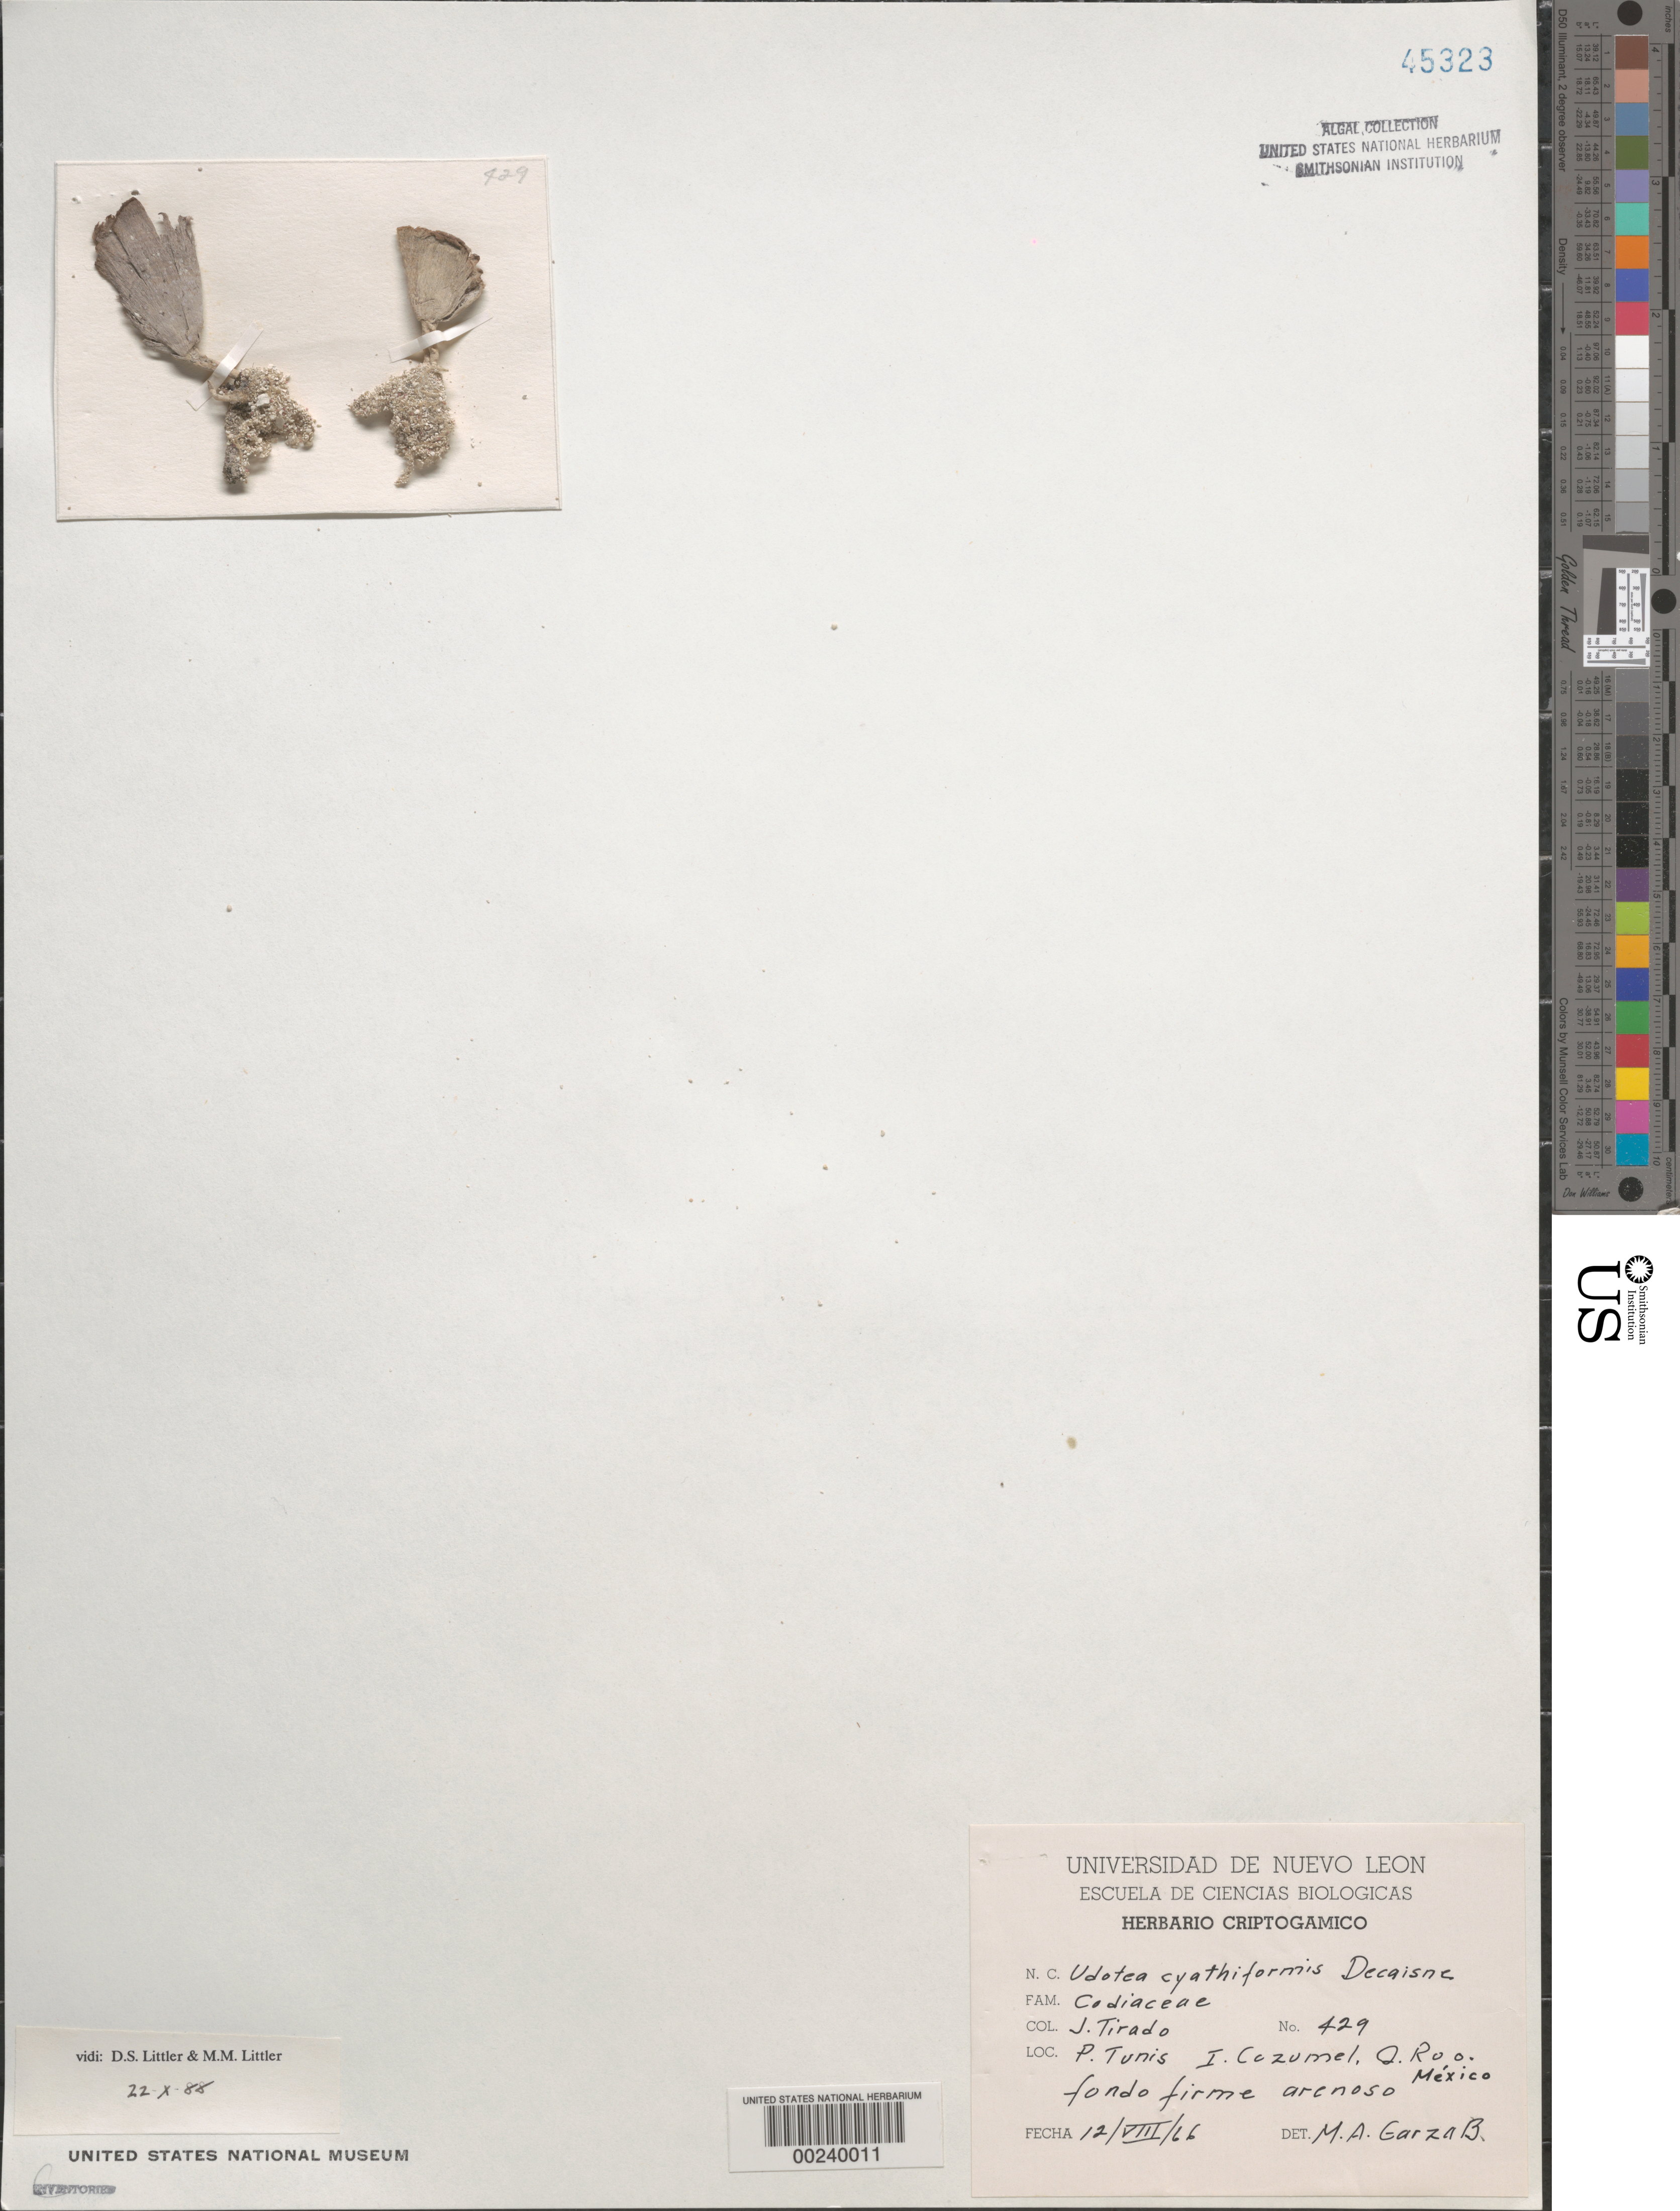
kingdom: Plantae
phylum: Chlorophyta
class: Ulvophyceae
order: Bryopsidales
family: Udoteaceae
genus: Udotea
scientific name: Udotea cyathiformis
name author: Decne.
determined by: Garza Barrientos, M. A.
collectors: J. Tirado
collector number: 429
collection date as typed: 12 Aug 1966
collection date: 1966-08-12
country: Mexico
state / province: Quintana Roo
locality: Isla cozumel, punta tunis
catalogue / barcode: US 45323